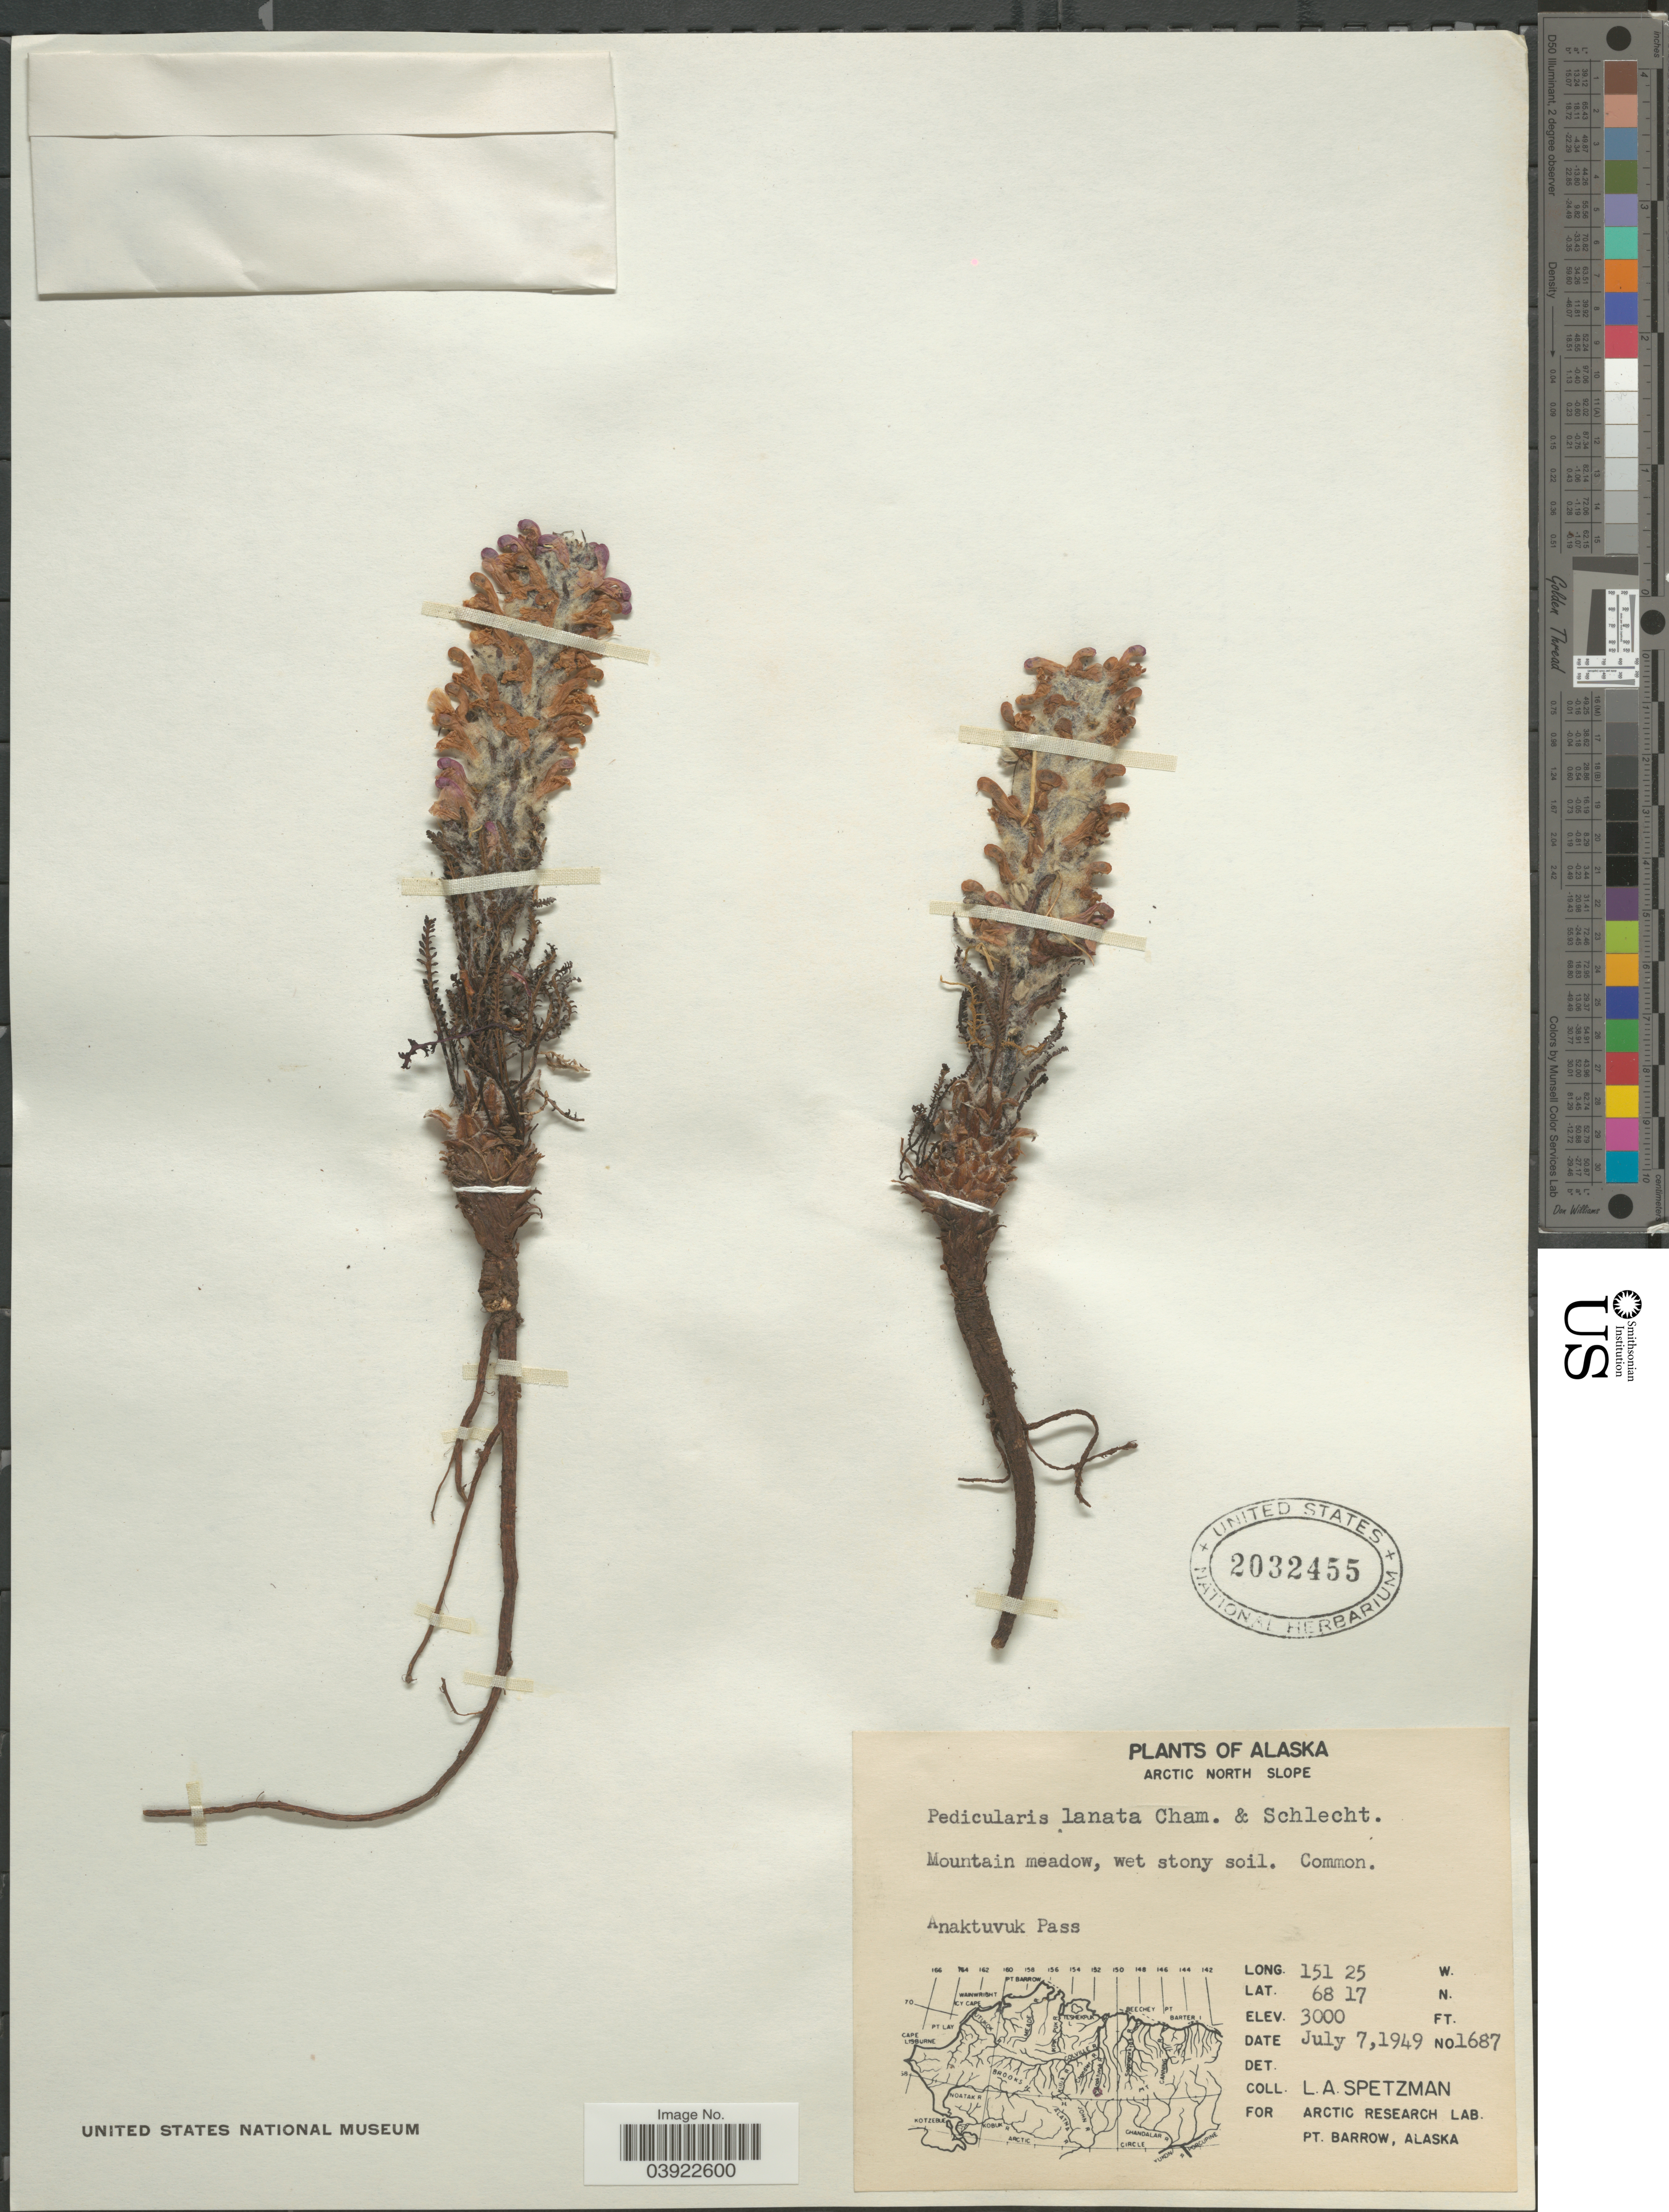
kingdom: Plantae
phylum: Tracheophyta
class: Magnoliopsida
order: Lamiales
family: Orobanchaceae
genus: Pedicularis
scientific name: Pedicularis lanata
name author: Willd. ex Cham. & Schltdl.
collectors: L. Spetzman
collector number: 1687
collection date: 1949-07-07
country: United States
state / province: Alaska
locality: Arctic North Slope. Mountain meadow. Anaktuvuk Pass.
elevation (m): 914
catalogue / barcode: US 2032455